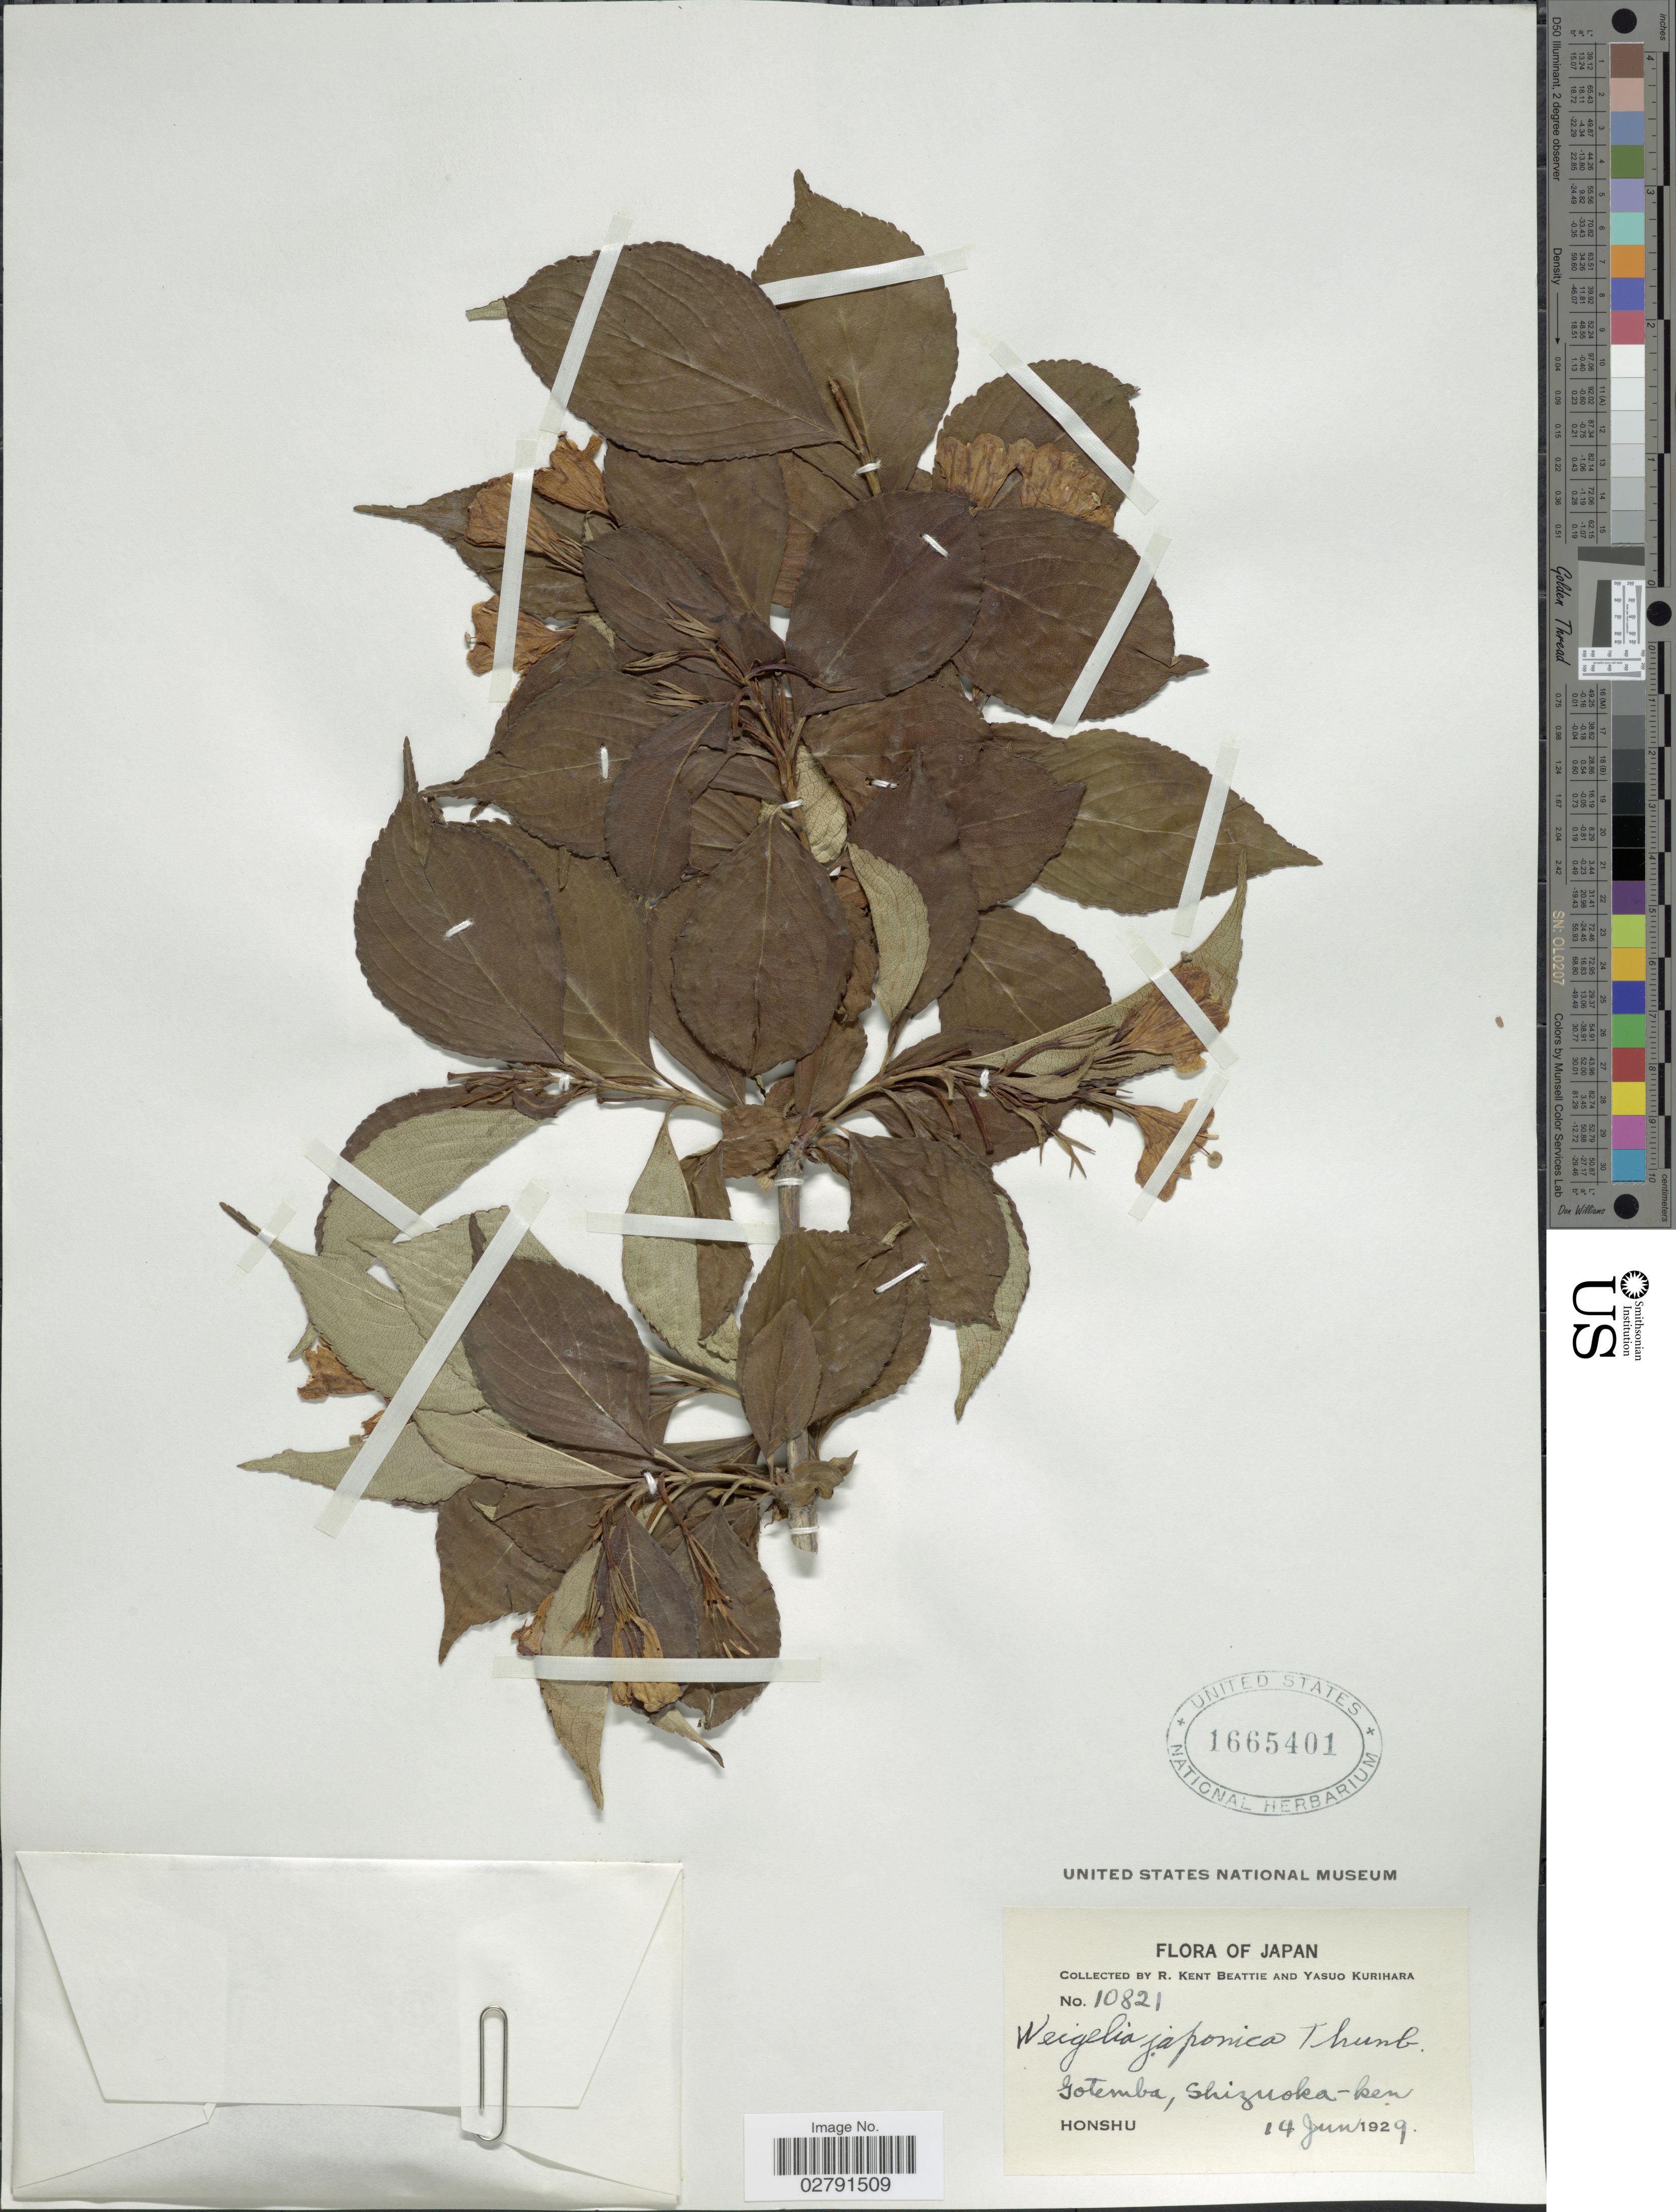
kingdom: Plantae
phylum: Tracheophyta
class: Magnoliopsida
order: Dipsacales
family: Caprifoliaceae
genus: Diervilla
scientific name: Diervilla japonica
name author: (Thunb.) DC.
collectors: R. K. Beattie & Y. Kurihara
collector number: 10821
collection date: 1929-06-14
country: Japan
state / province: Sizuoka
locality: Gotemba, Shizuoka-ken, Honshu.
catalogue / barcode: US 1665401